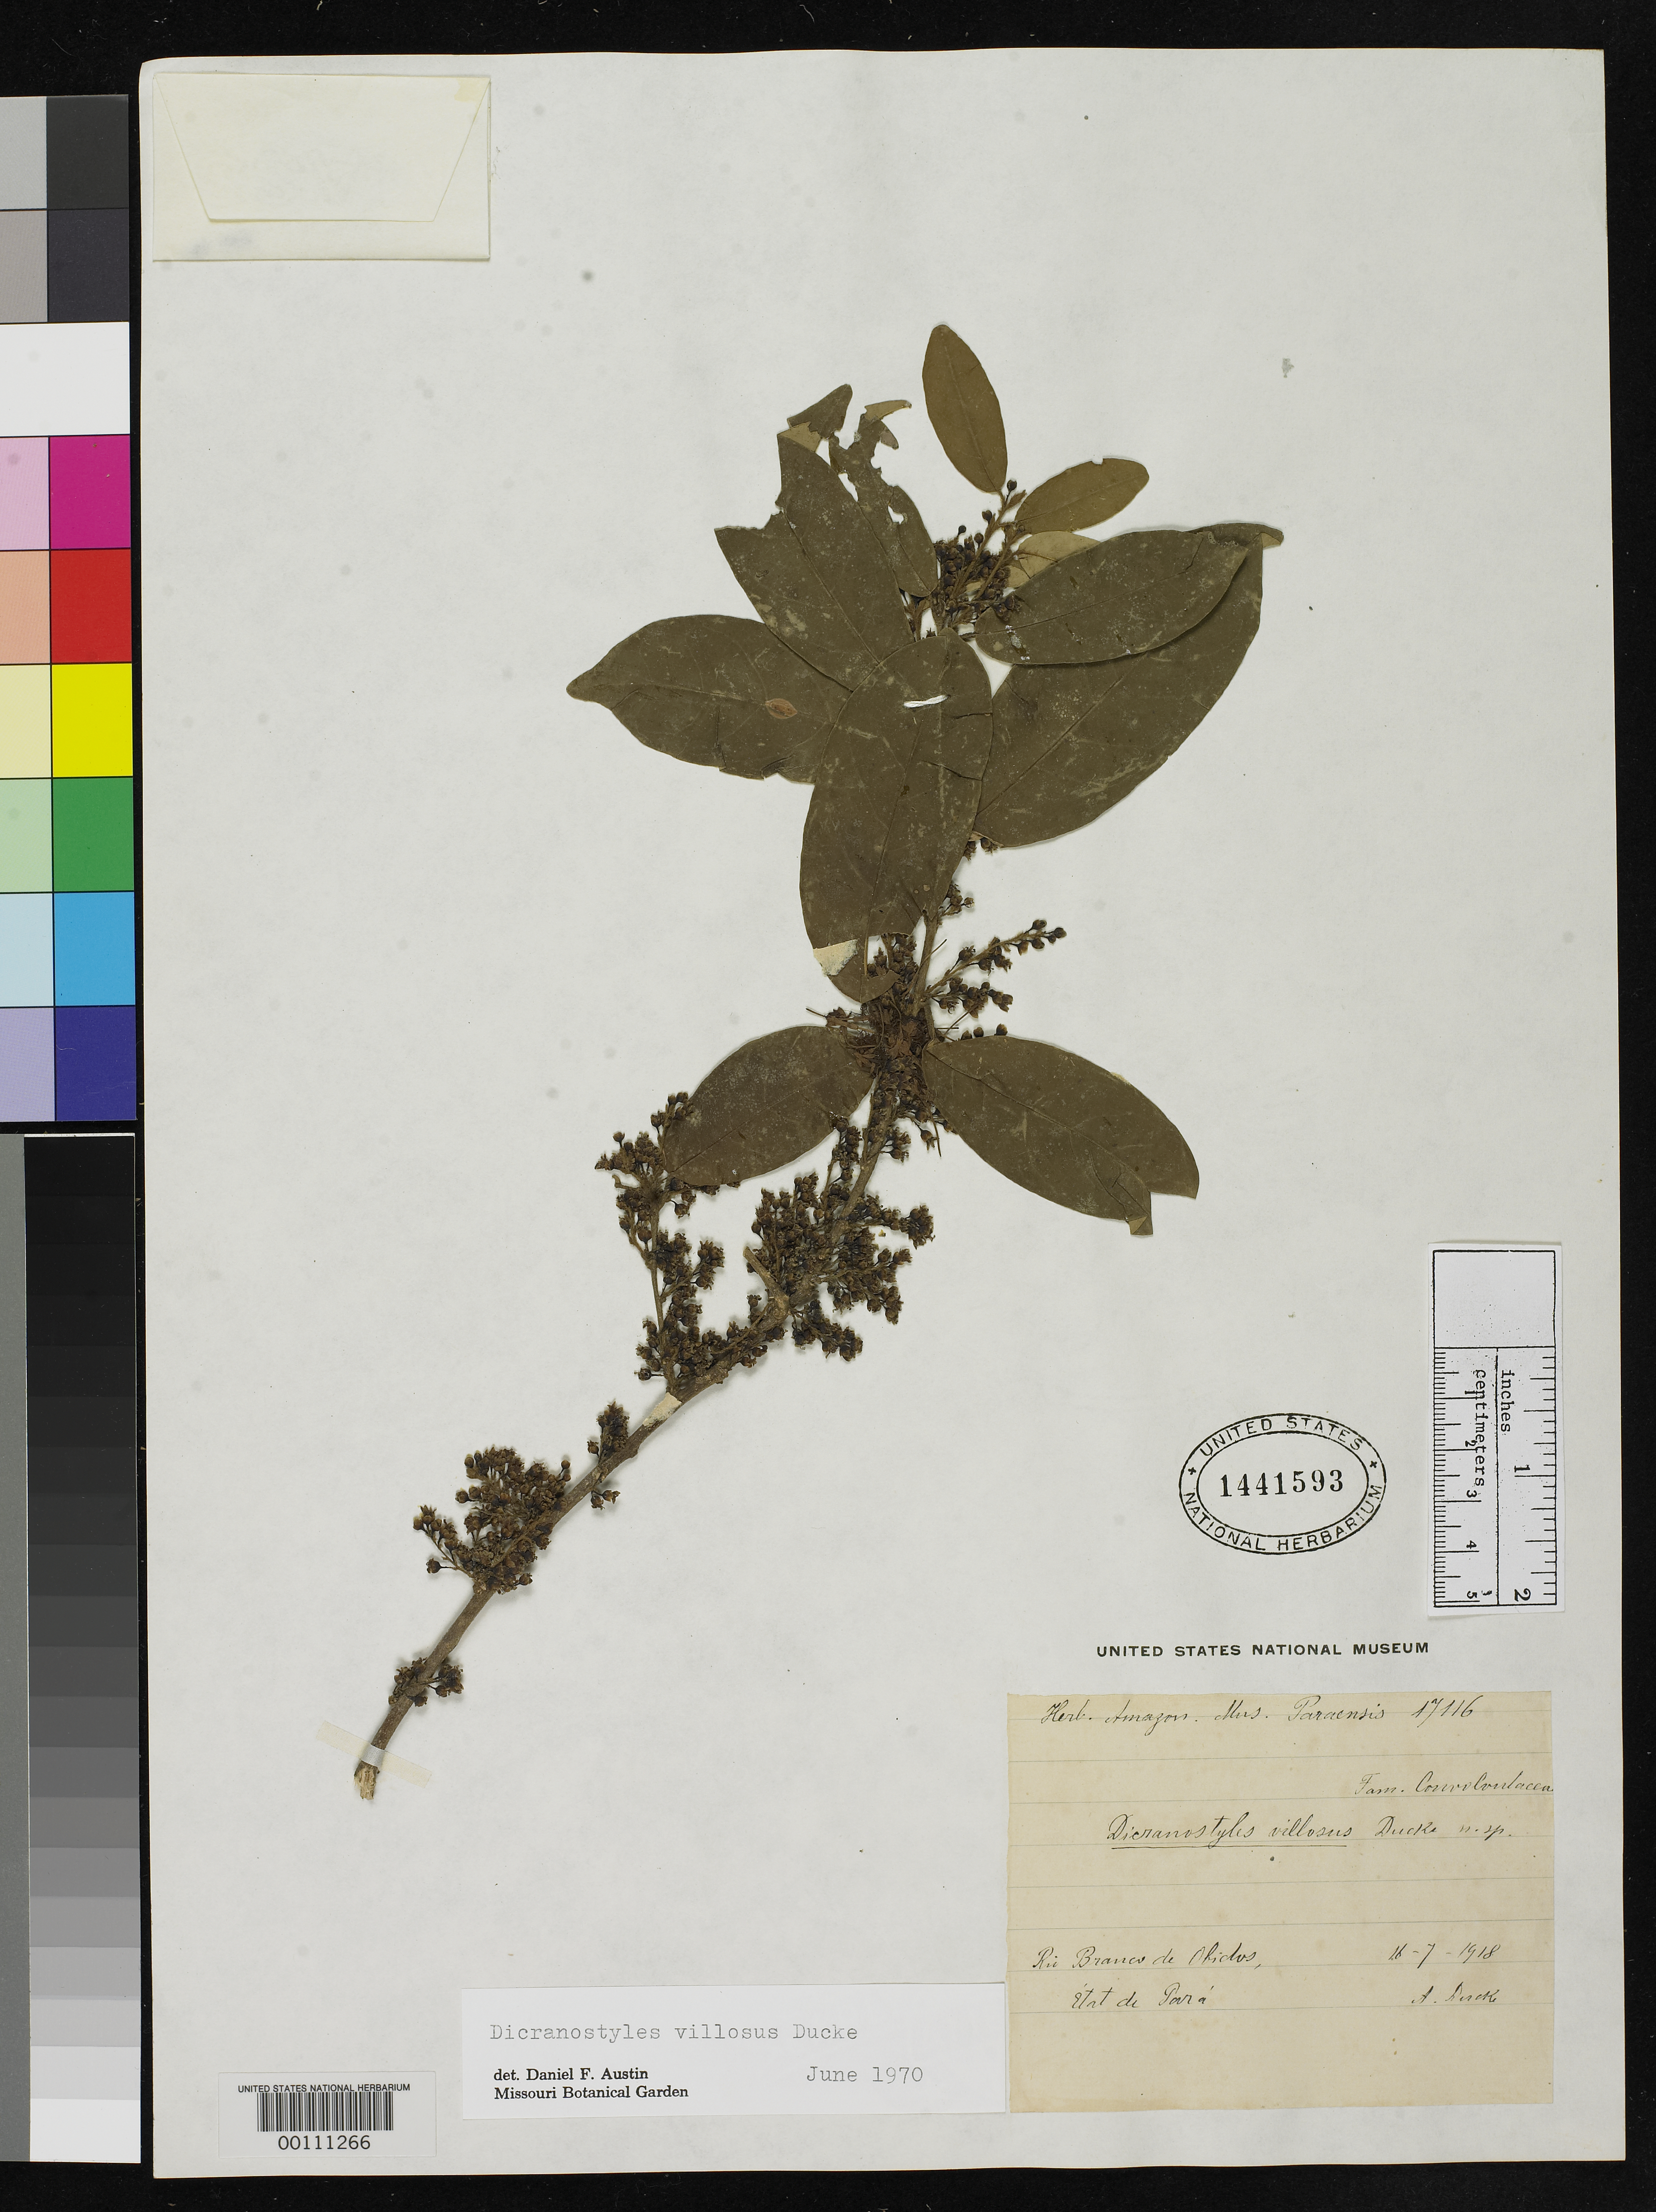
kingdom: Plantae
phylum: Tracheophyta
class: Magnoliopsida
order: Solanales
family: Convolvulaceae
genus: Dicranostyles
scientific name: Dicranostyles villosa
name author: Ducke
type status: Isotype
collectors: A. Ducke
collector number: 17116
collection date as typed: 16 Jul 1918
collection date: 1918-07-16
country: Brazil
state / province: Pará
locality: Rio Branco de Obidos.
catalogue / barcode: US 1441593